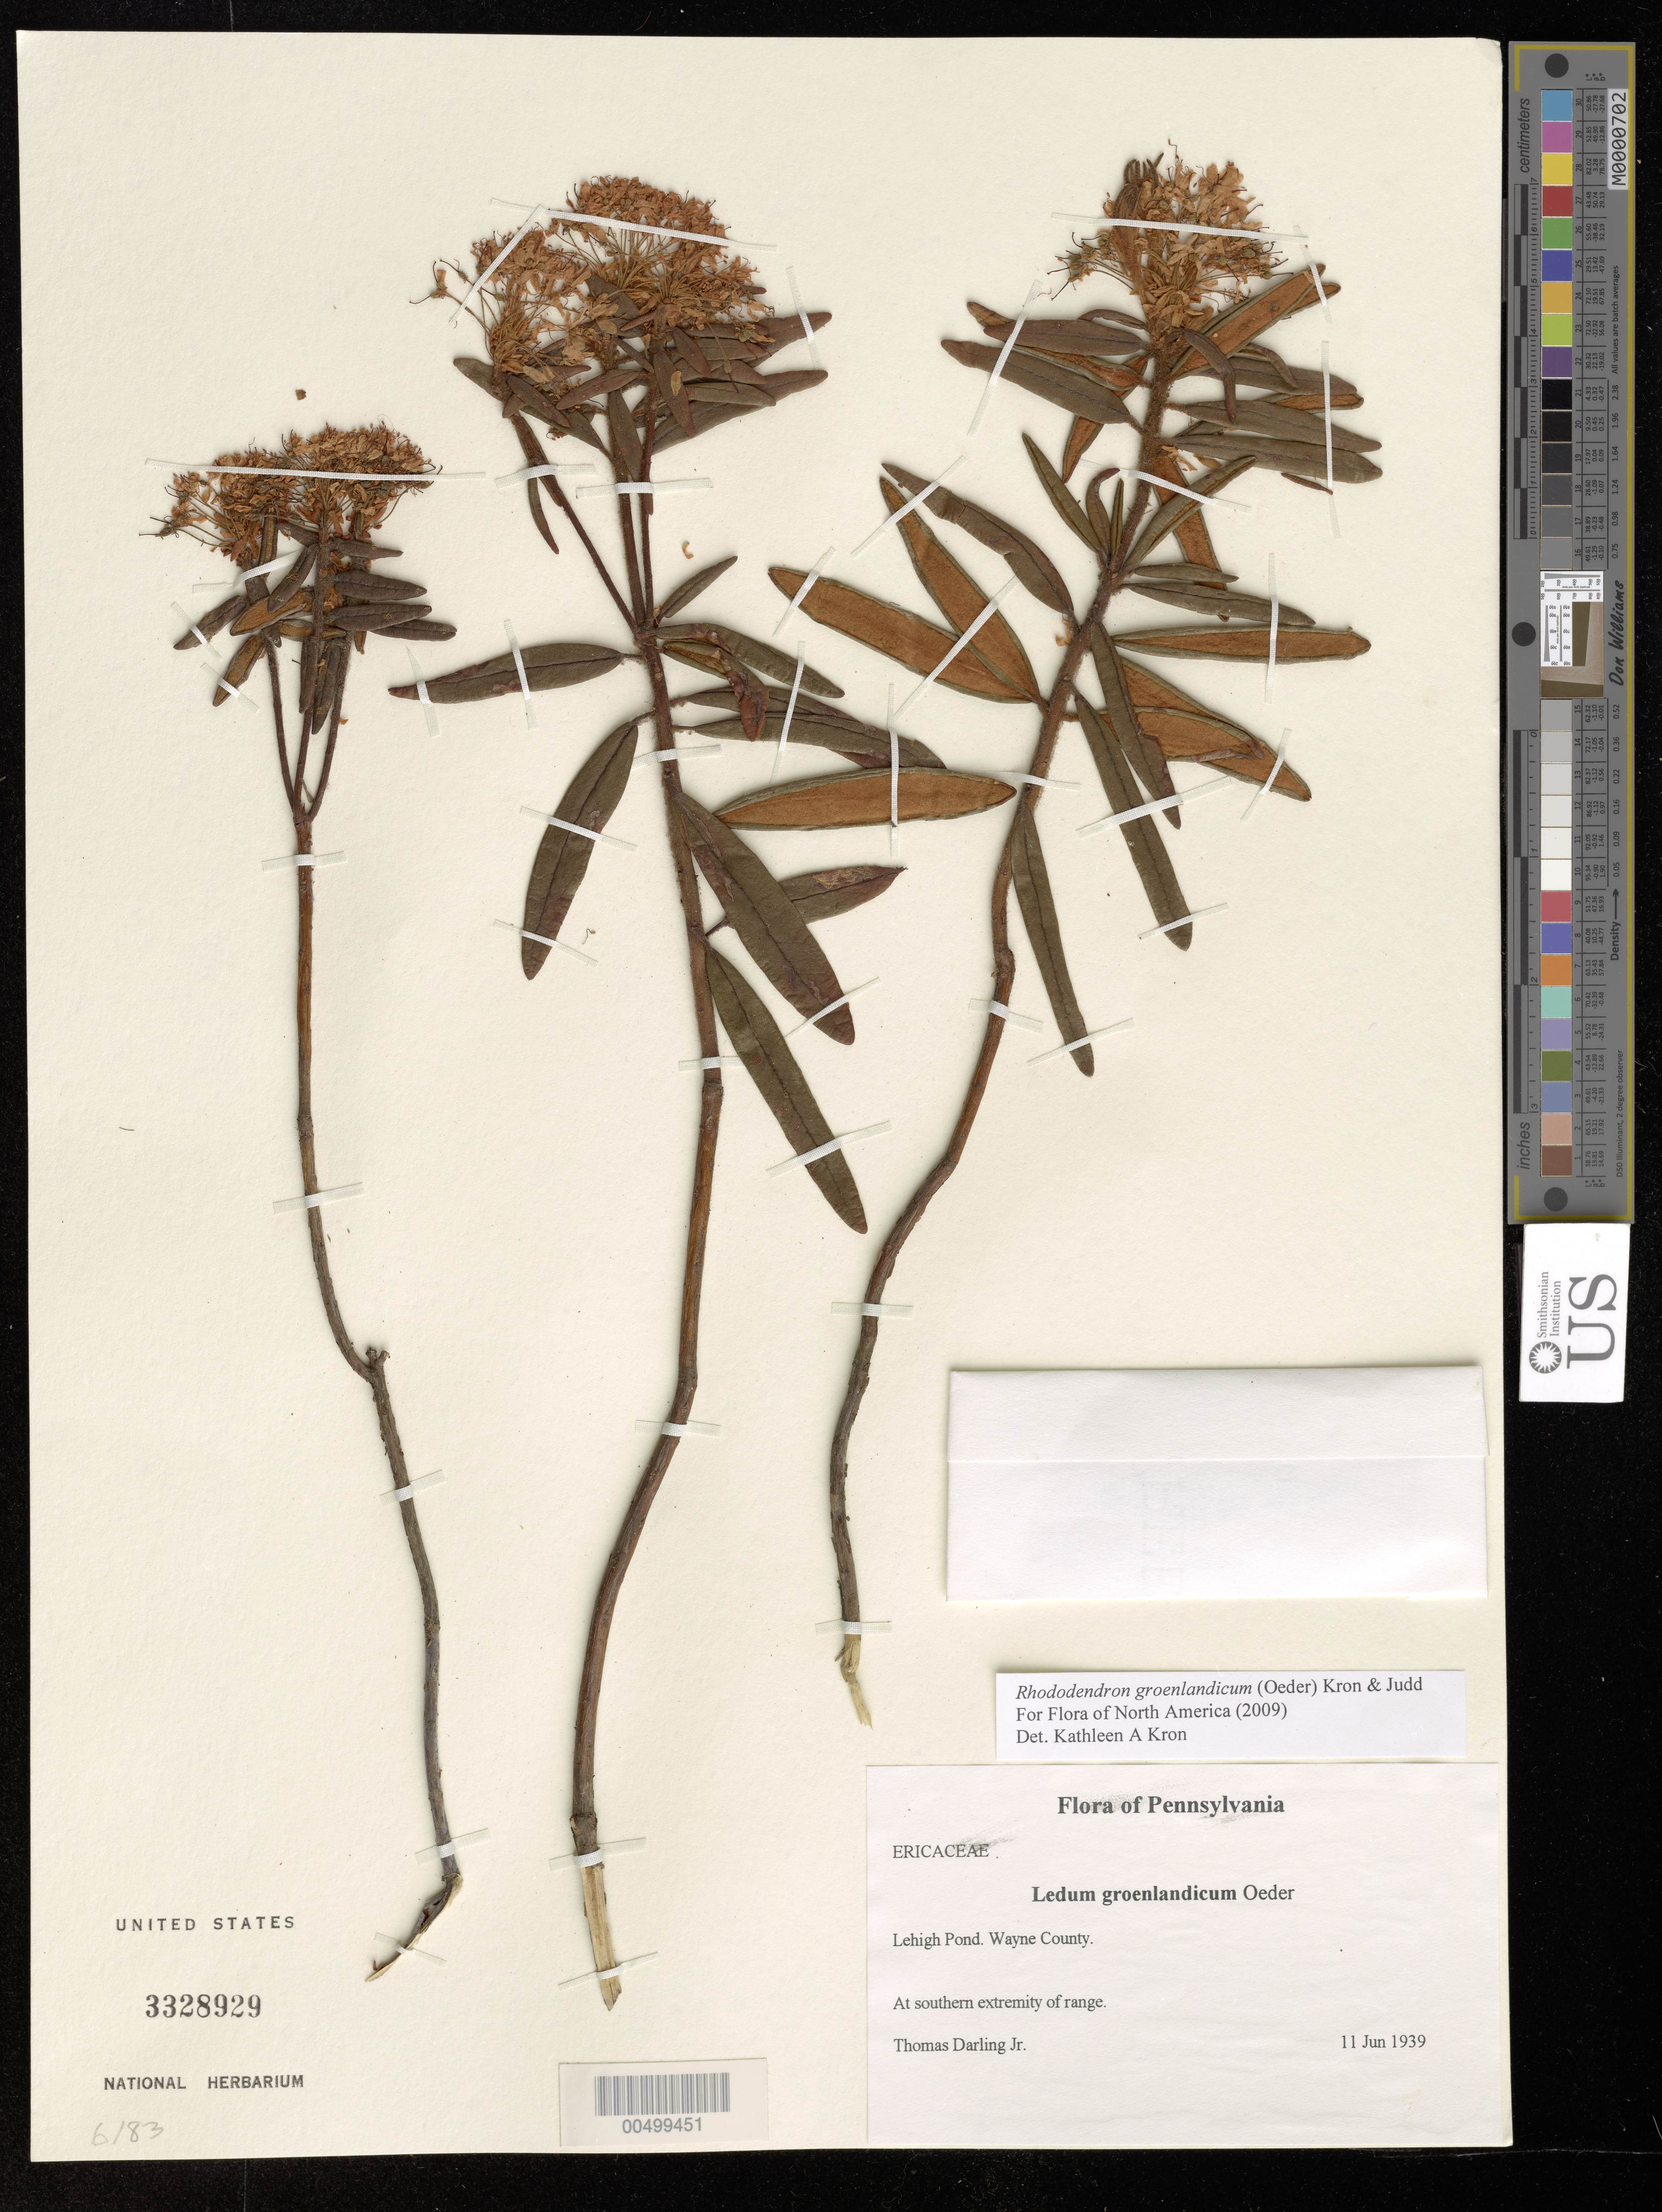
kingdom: Plantae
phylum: Tracheophyta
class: Magnoliopsida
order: Ericales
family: Ericaceae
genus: Rhododendron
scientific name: Rhododendron groenlandicum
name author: (Oeder) Kron & Judd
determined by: Kron, K. A.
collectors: T. Darling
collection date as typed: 11 Jun 1939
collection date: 1939-06-11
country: United States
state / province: Pennsylvania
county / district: Wayne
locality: Lehigh Pond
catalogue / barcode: US 3328929